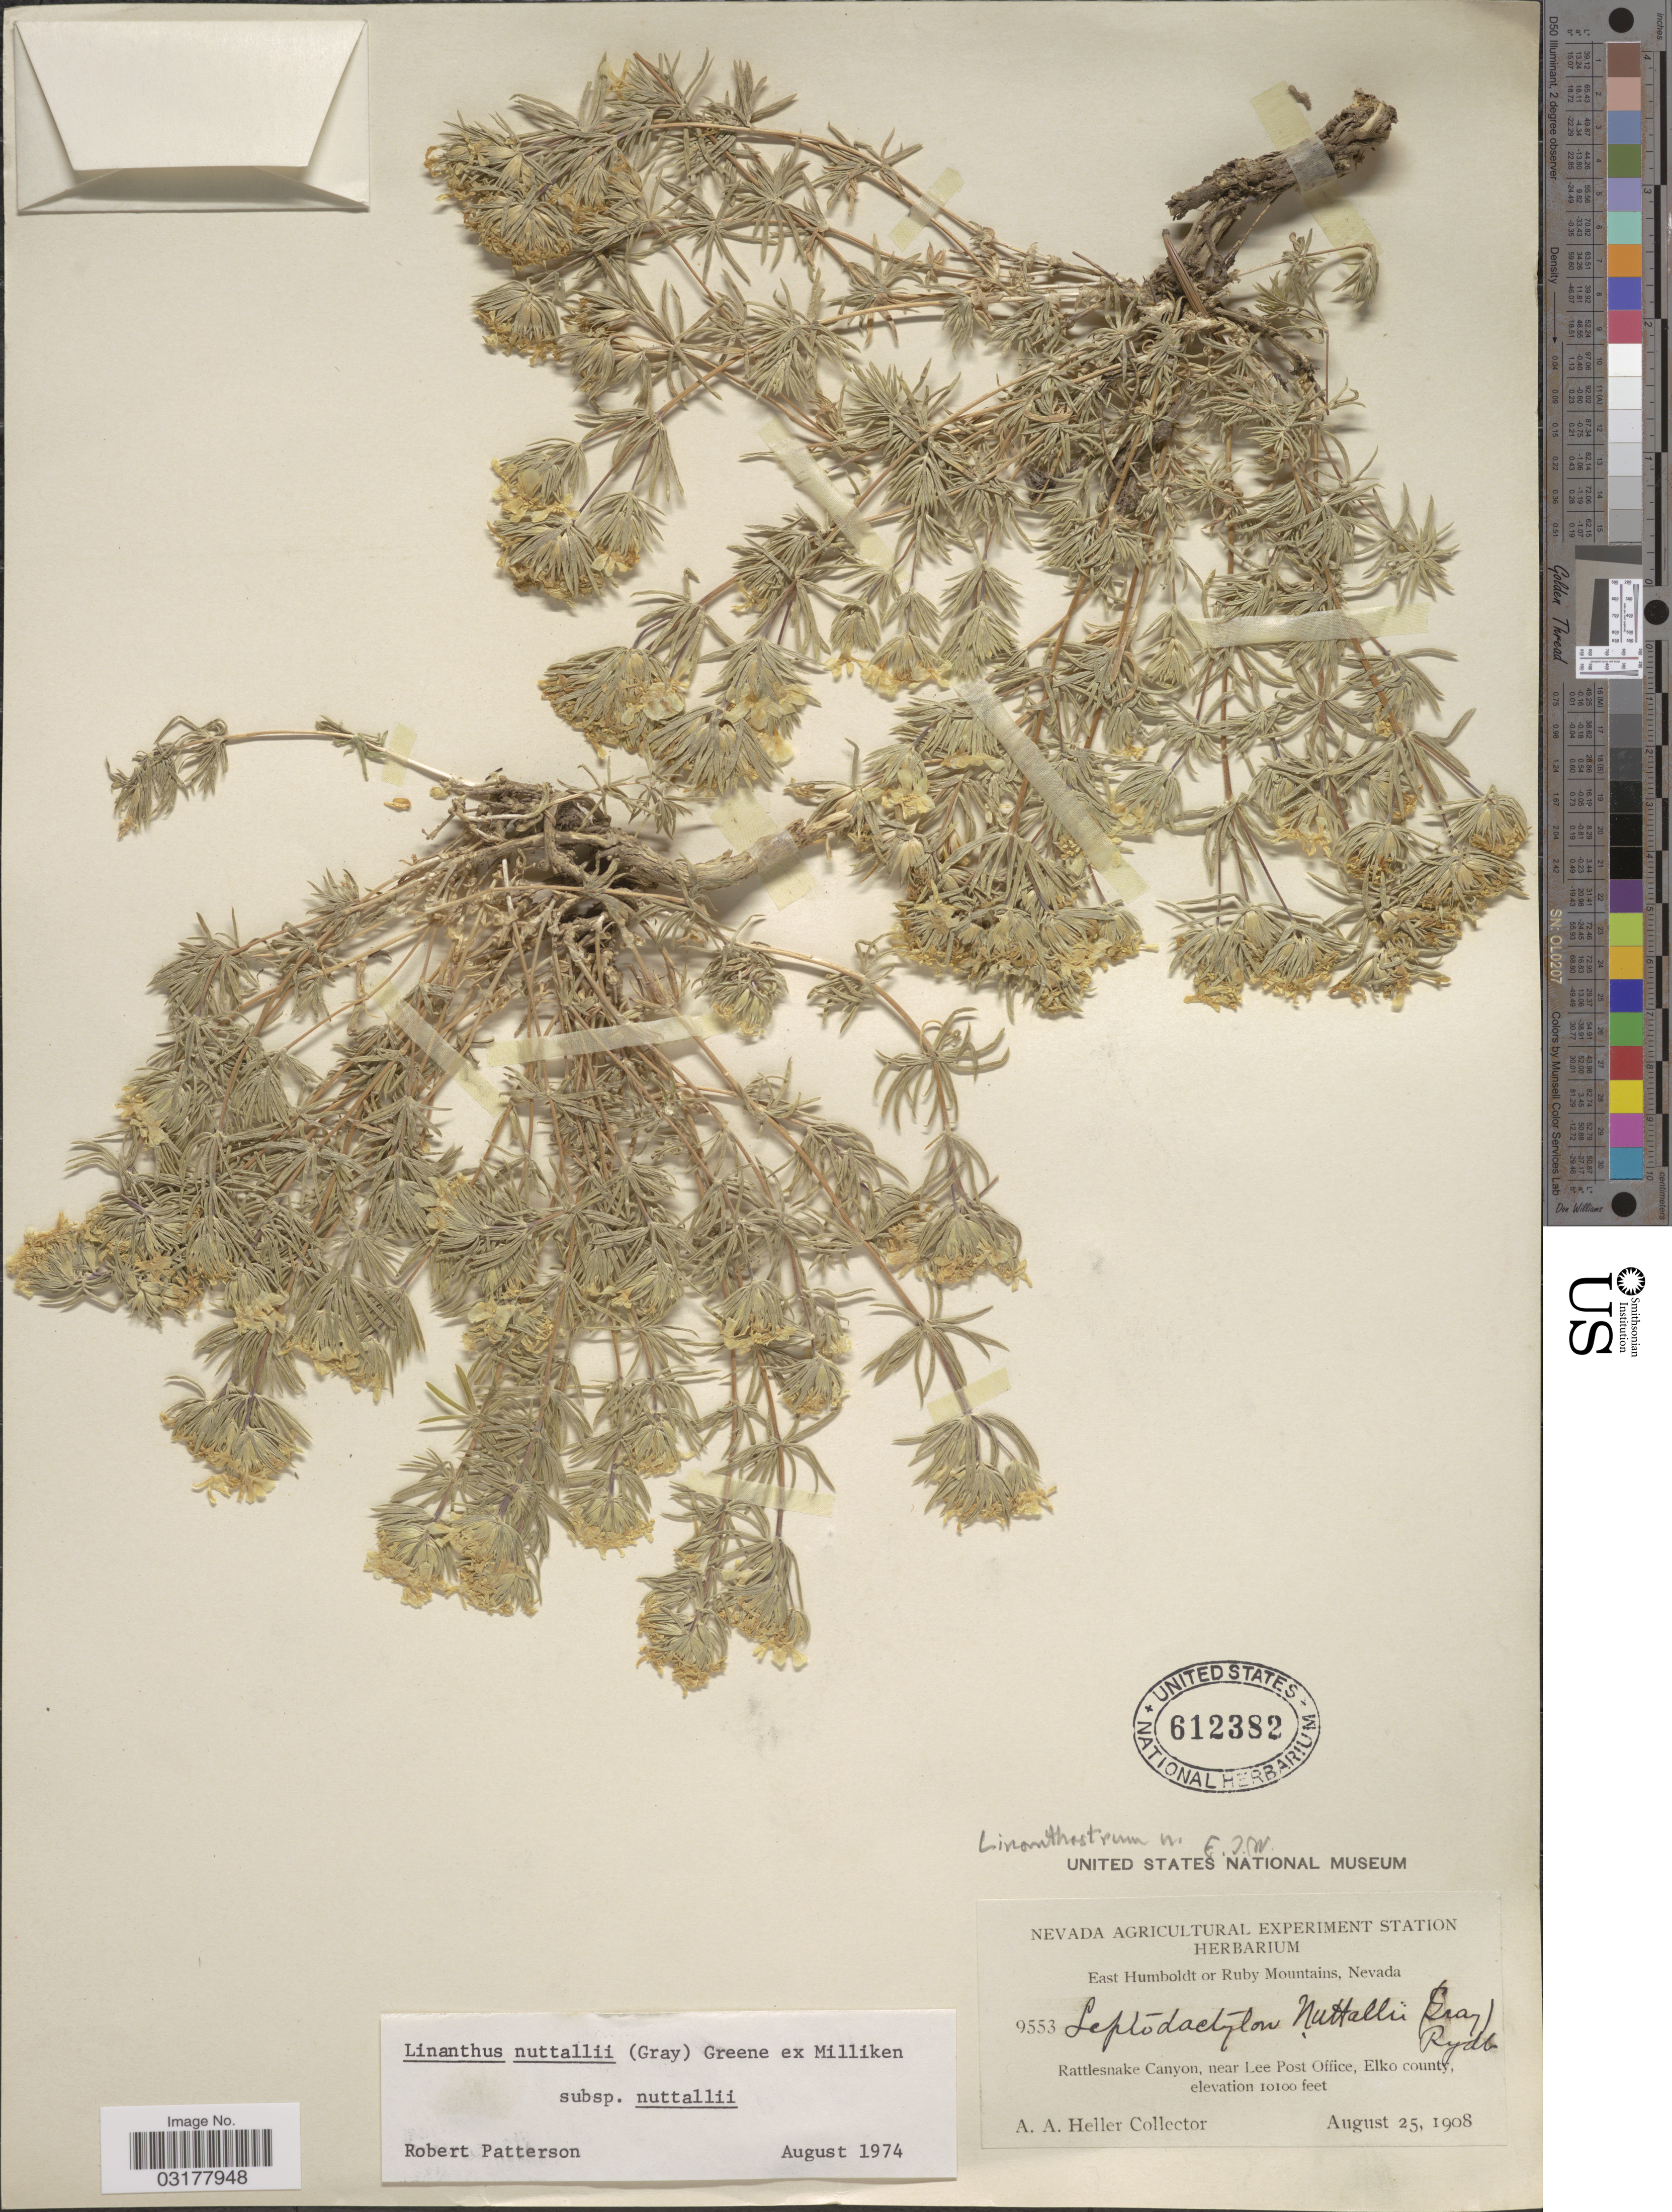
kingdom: Plantae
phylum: Tracheophyta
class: Magnoliopsida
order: Ericales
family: Polemoniaceae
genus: Leptosiphon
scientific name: Leptosiphon nuttallii subsp. nuttallii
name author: (A. Gray) J.M. Porter & L.A. Johnson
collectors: A. A. Heller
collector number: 9553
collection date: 1908-08-25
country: United States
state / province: Nevada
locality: Ruby Mountains, Rattlesnake Canyon, near Lee Post Office, Elko county.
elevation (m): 3078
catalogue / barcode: US 612382